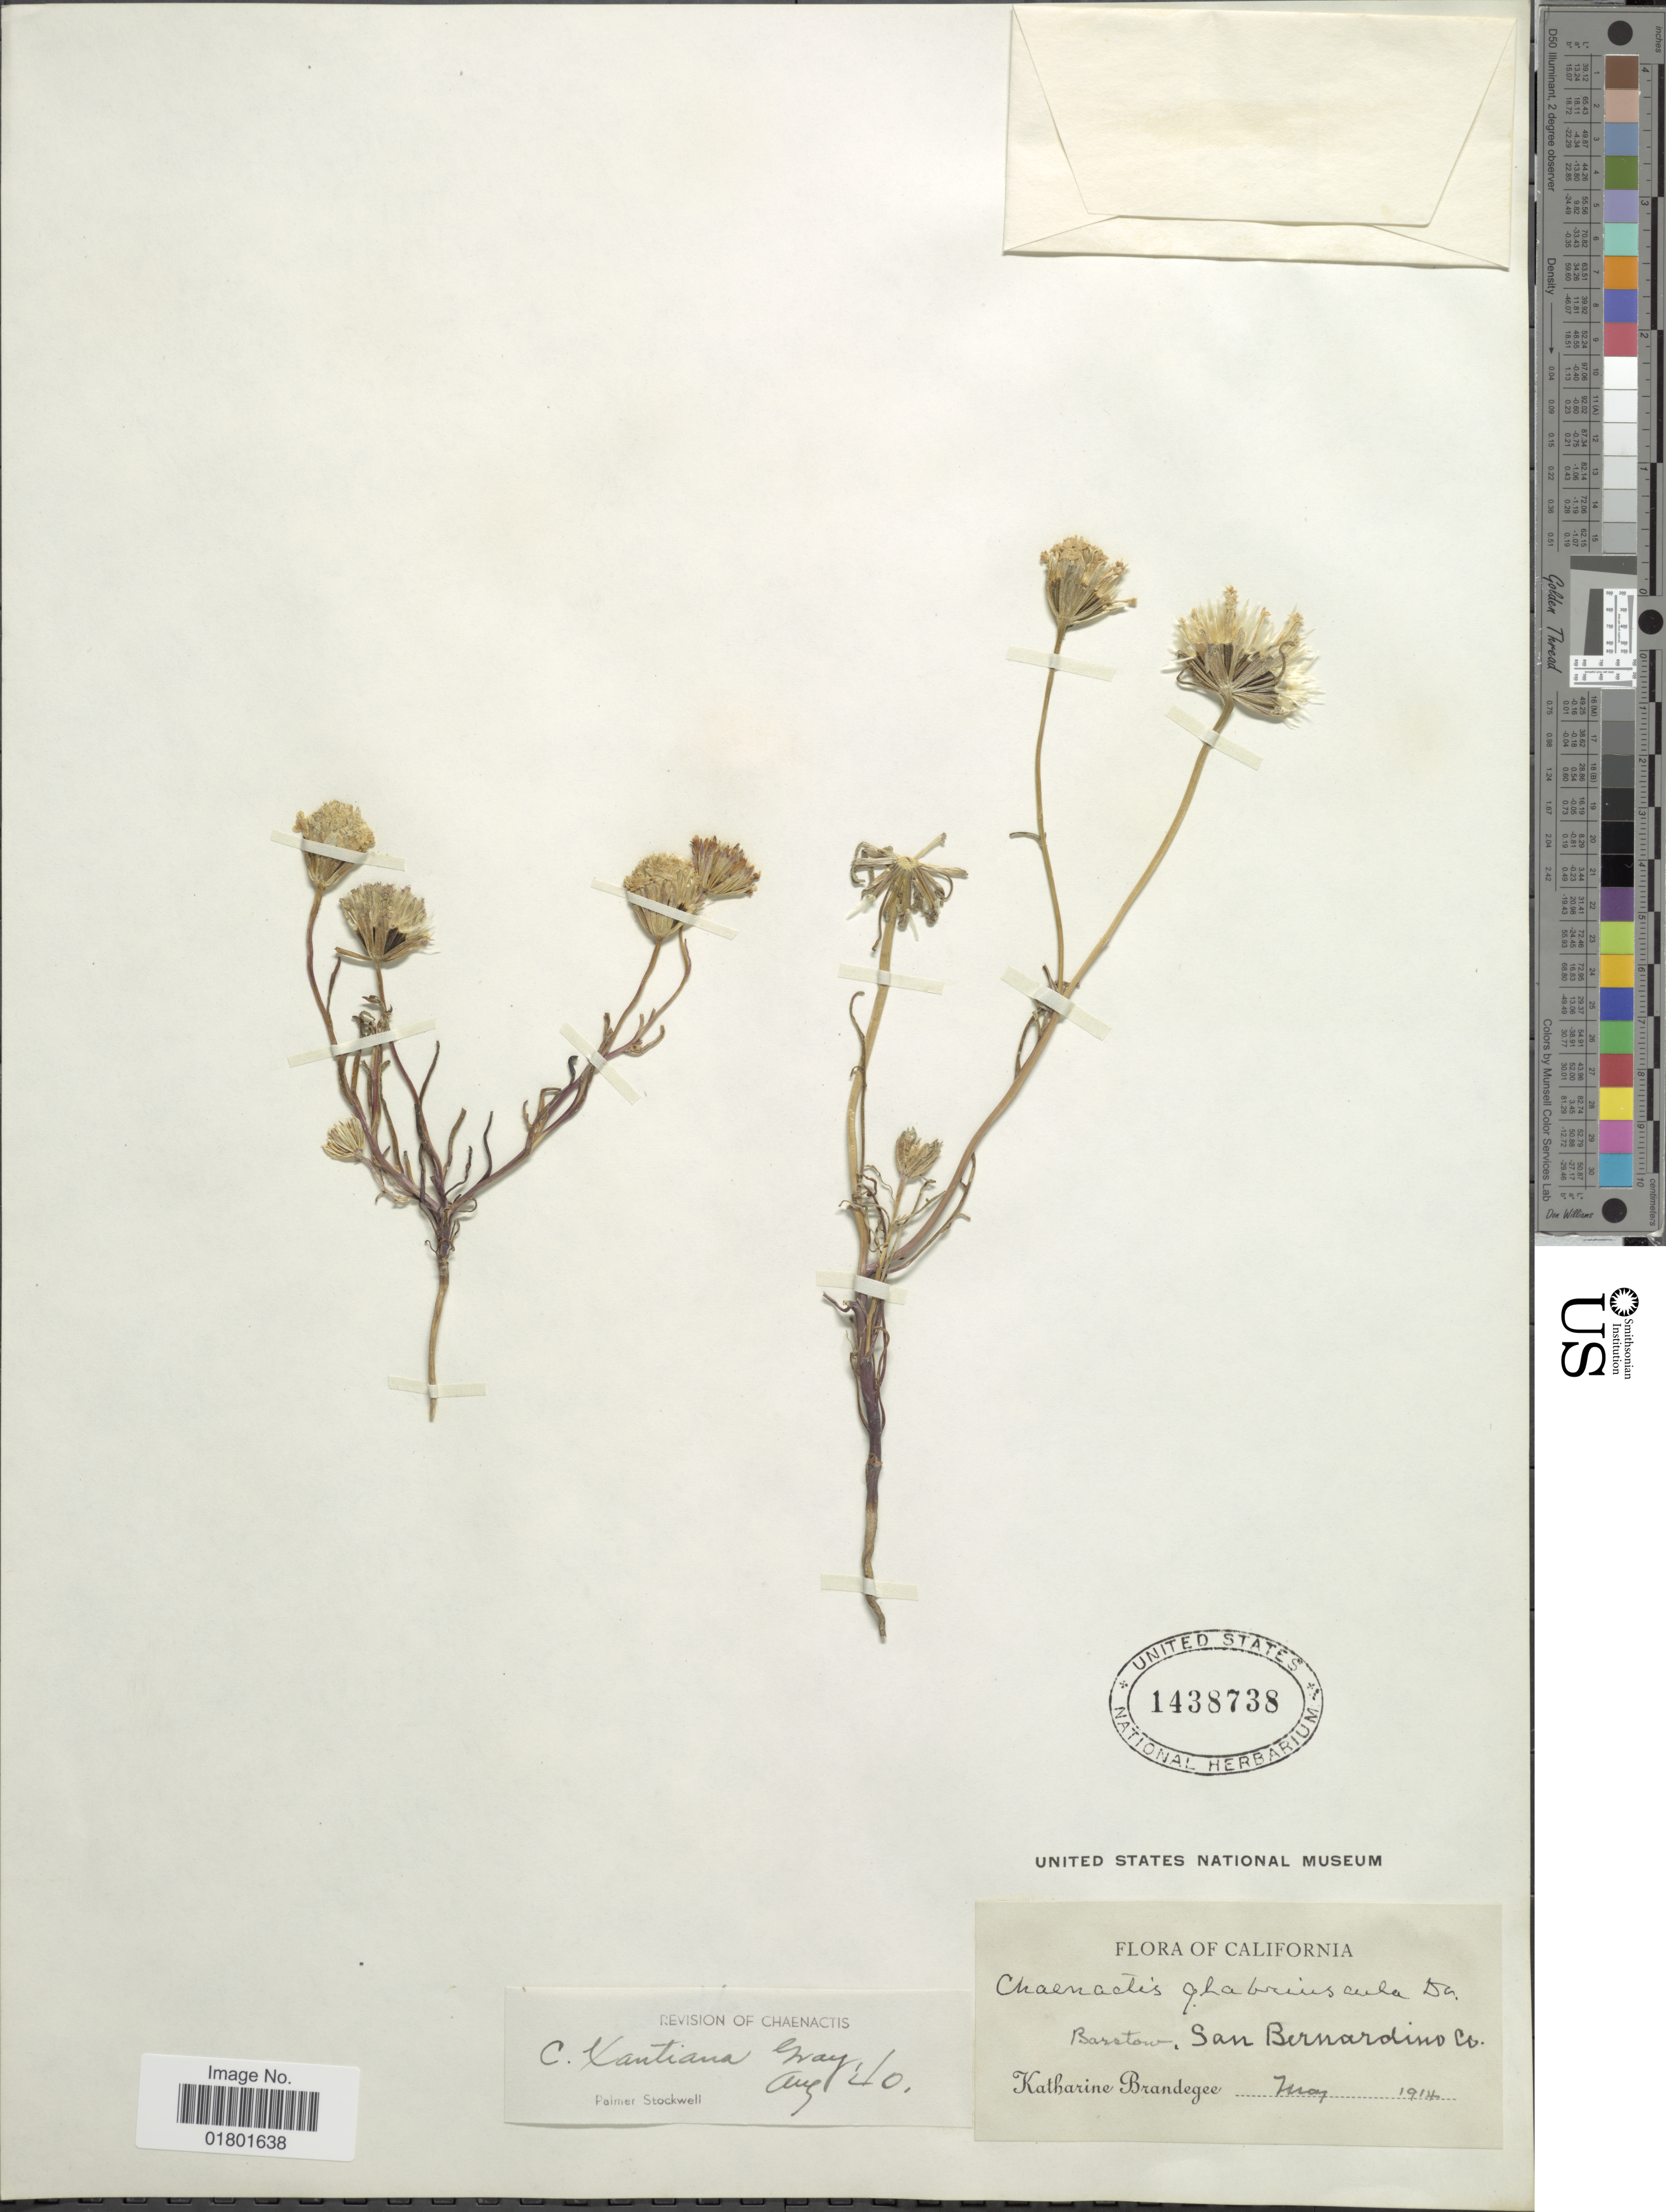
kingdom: Plantae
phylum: Tracheophyta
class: Magnoliopsida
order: Asterales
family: Asteraceae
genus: Chaenactis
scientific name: Chaenactis xantiana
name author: A. Gray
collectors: K. Brandegee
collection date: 1914-05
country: United States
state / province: California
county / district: San Bernardino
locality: Barstow, San Bernardino Co.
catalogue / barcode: US 1438738